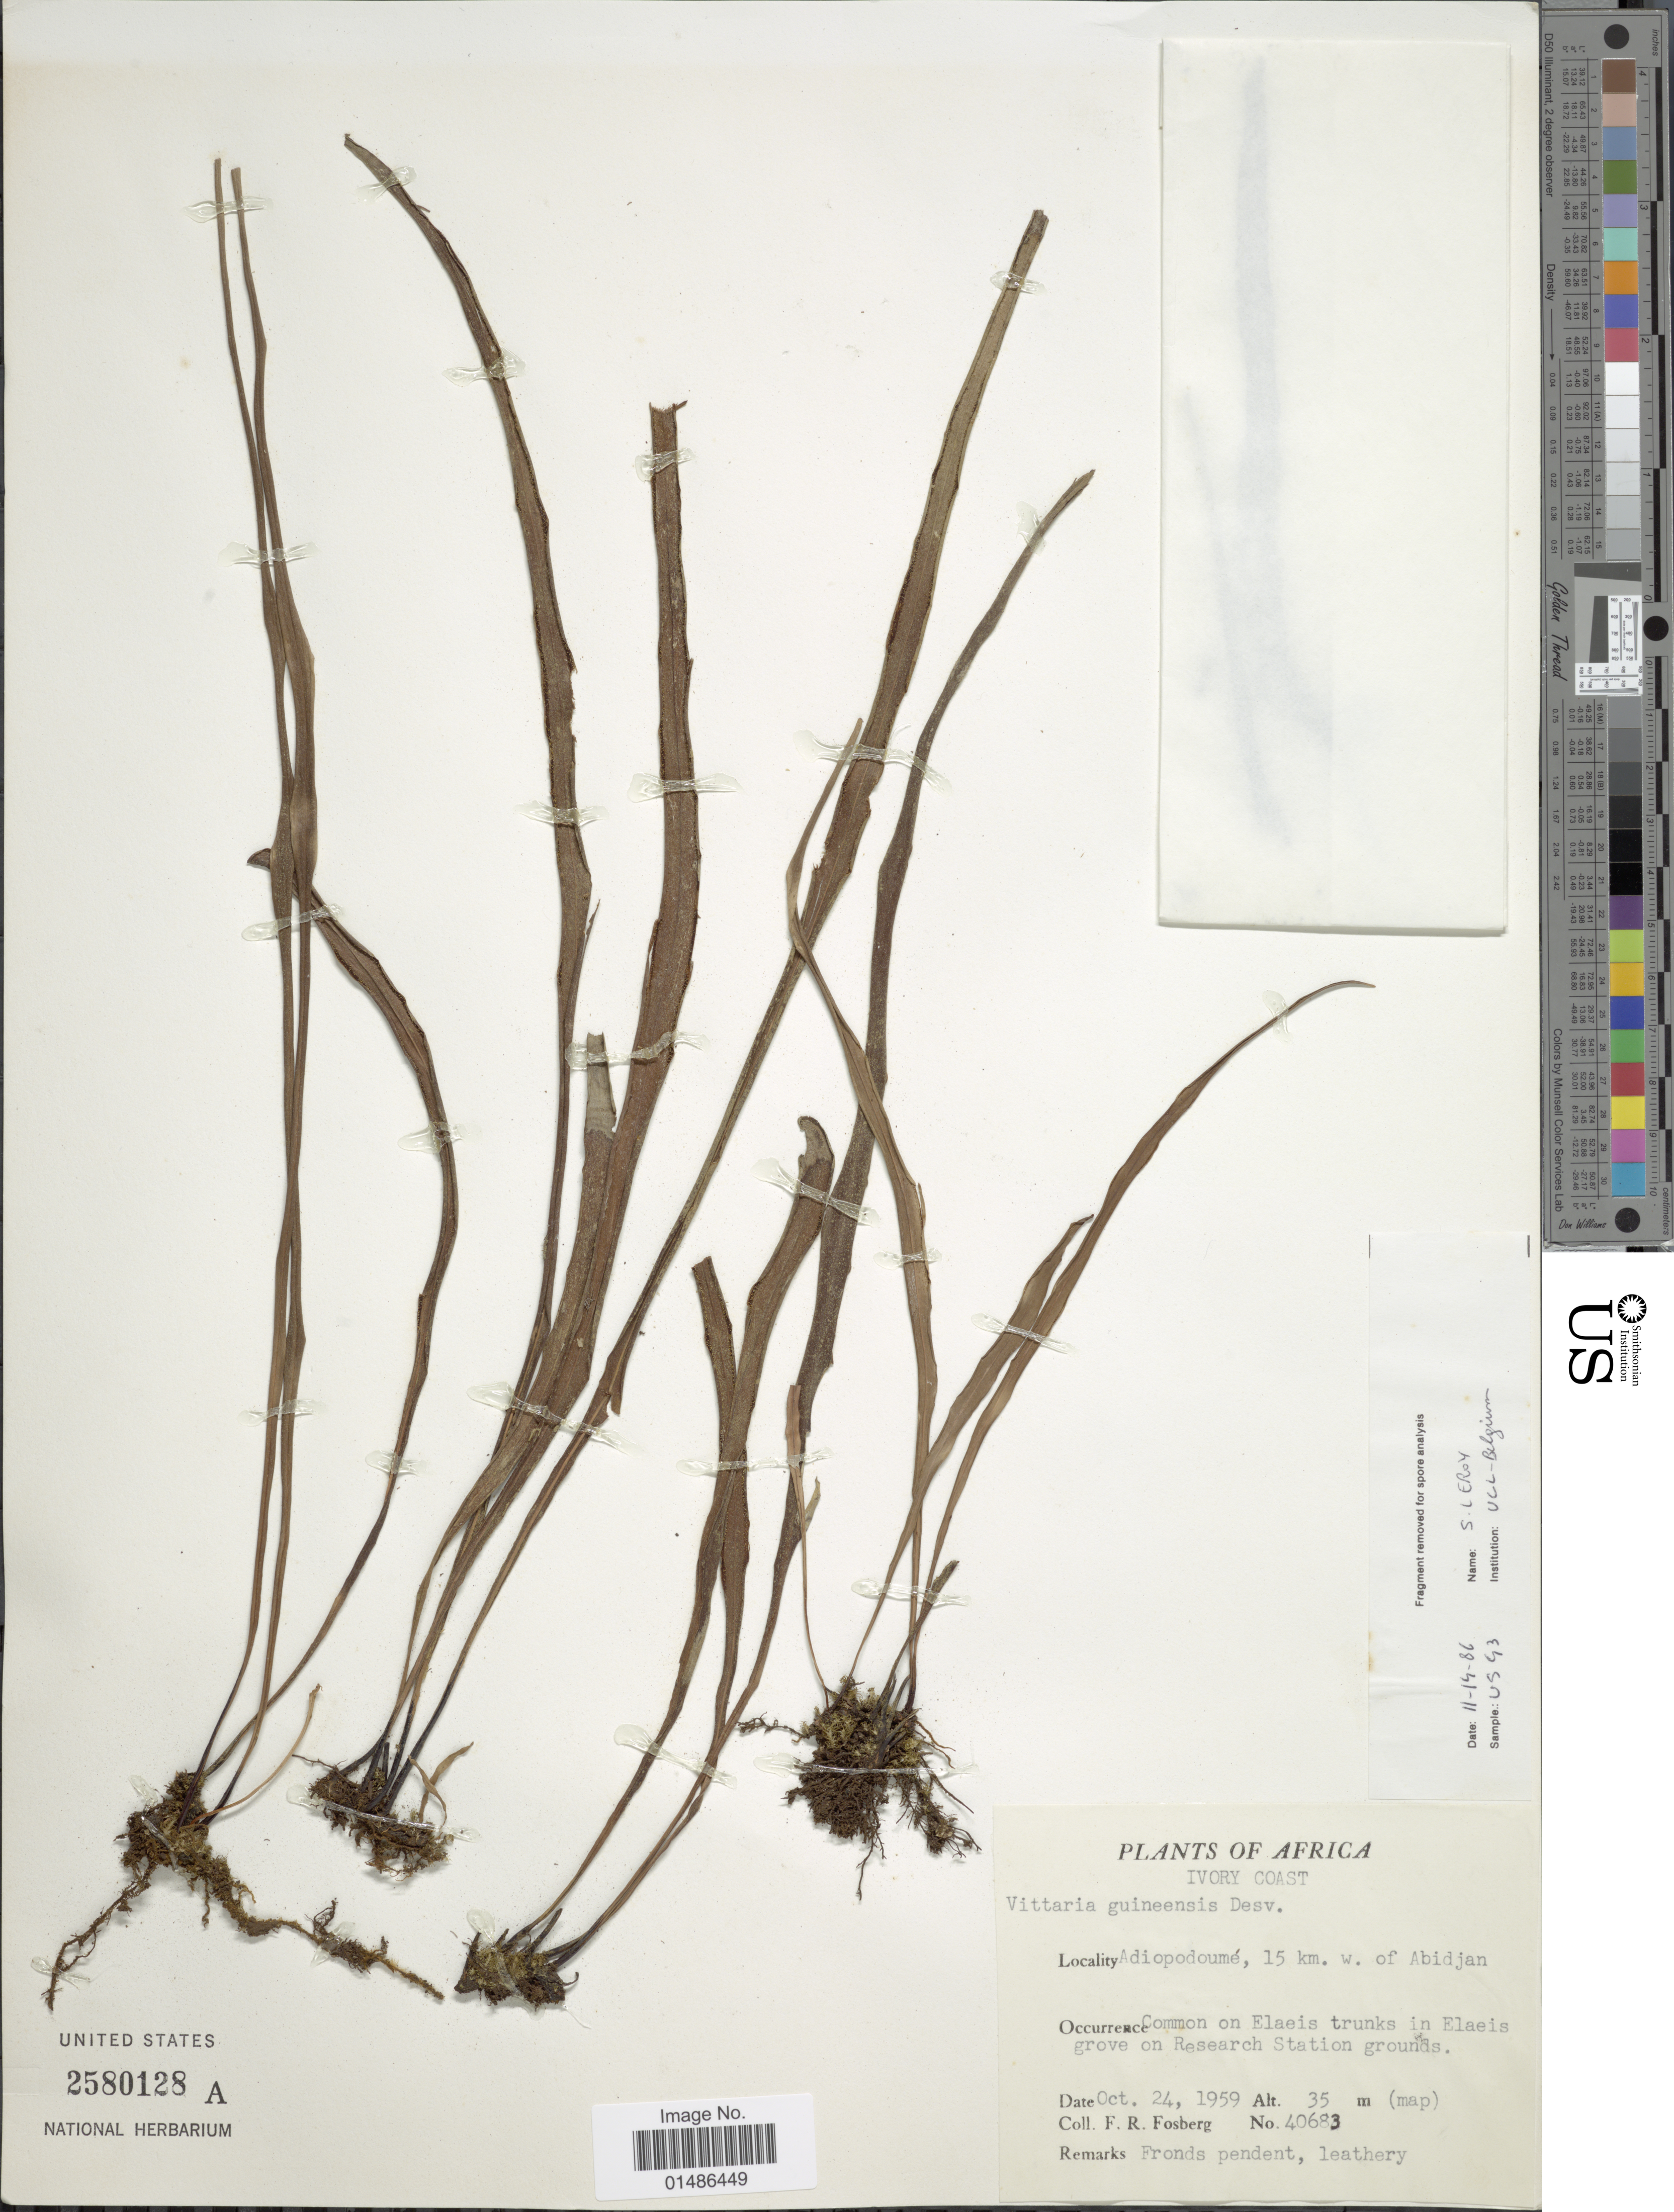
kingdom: Plantae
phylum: Tracheophyta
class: Polypodiopsida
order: Polypodiales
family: Pteridaceae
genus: Haplopteris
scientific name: Haplopteris guineensis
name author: (Desv.) E.H. Crane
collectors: F. R. Fosberg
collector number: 40683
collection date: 1959-10-24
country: Ivory Coast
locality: Africa. Adiopodoumé, 15 km. w. of Abidjan. Common on Elaeis trunks in Elaeis grove on Research Station grounds.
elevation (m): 35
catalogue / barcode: US 2580128A